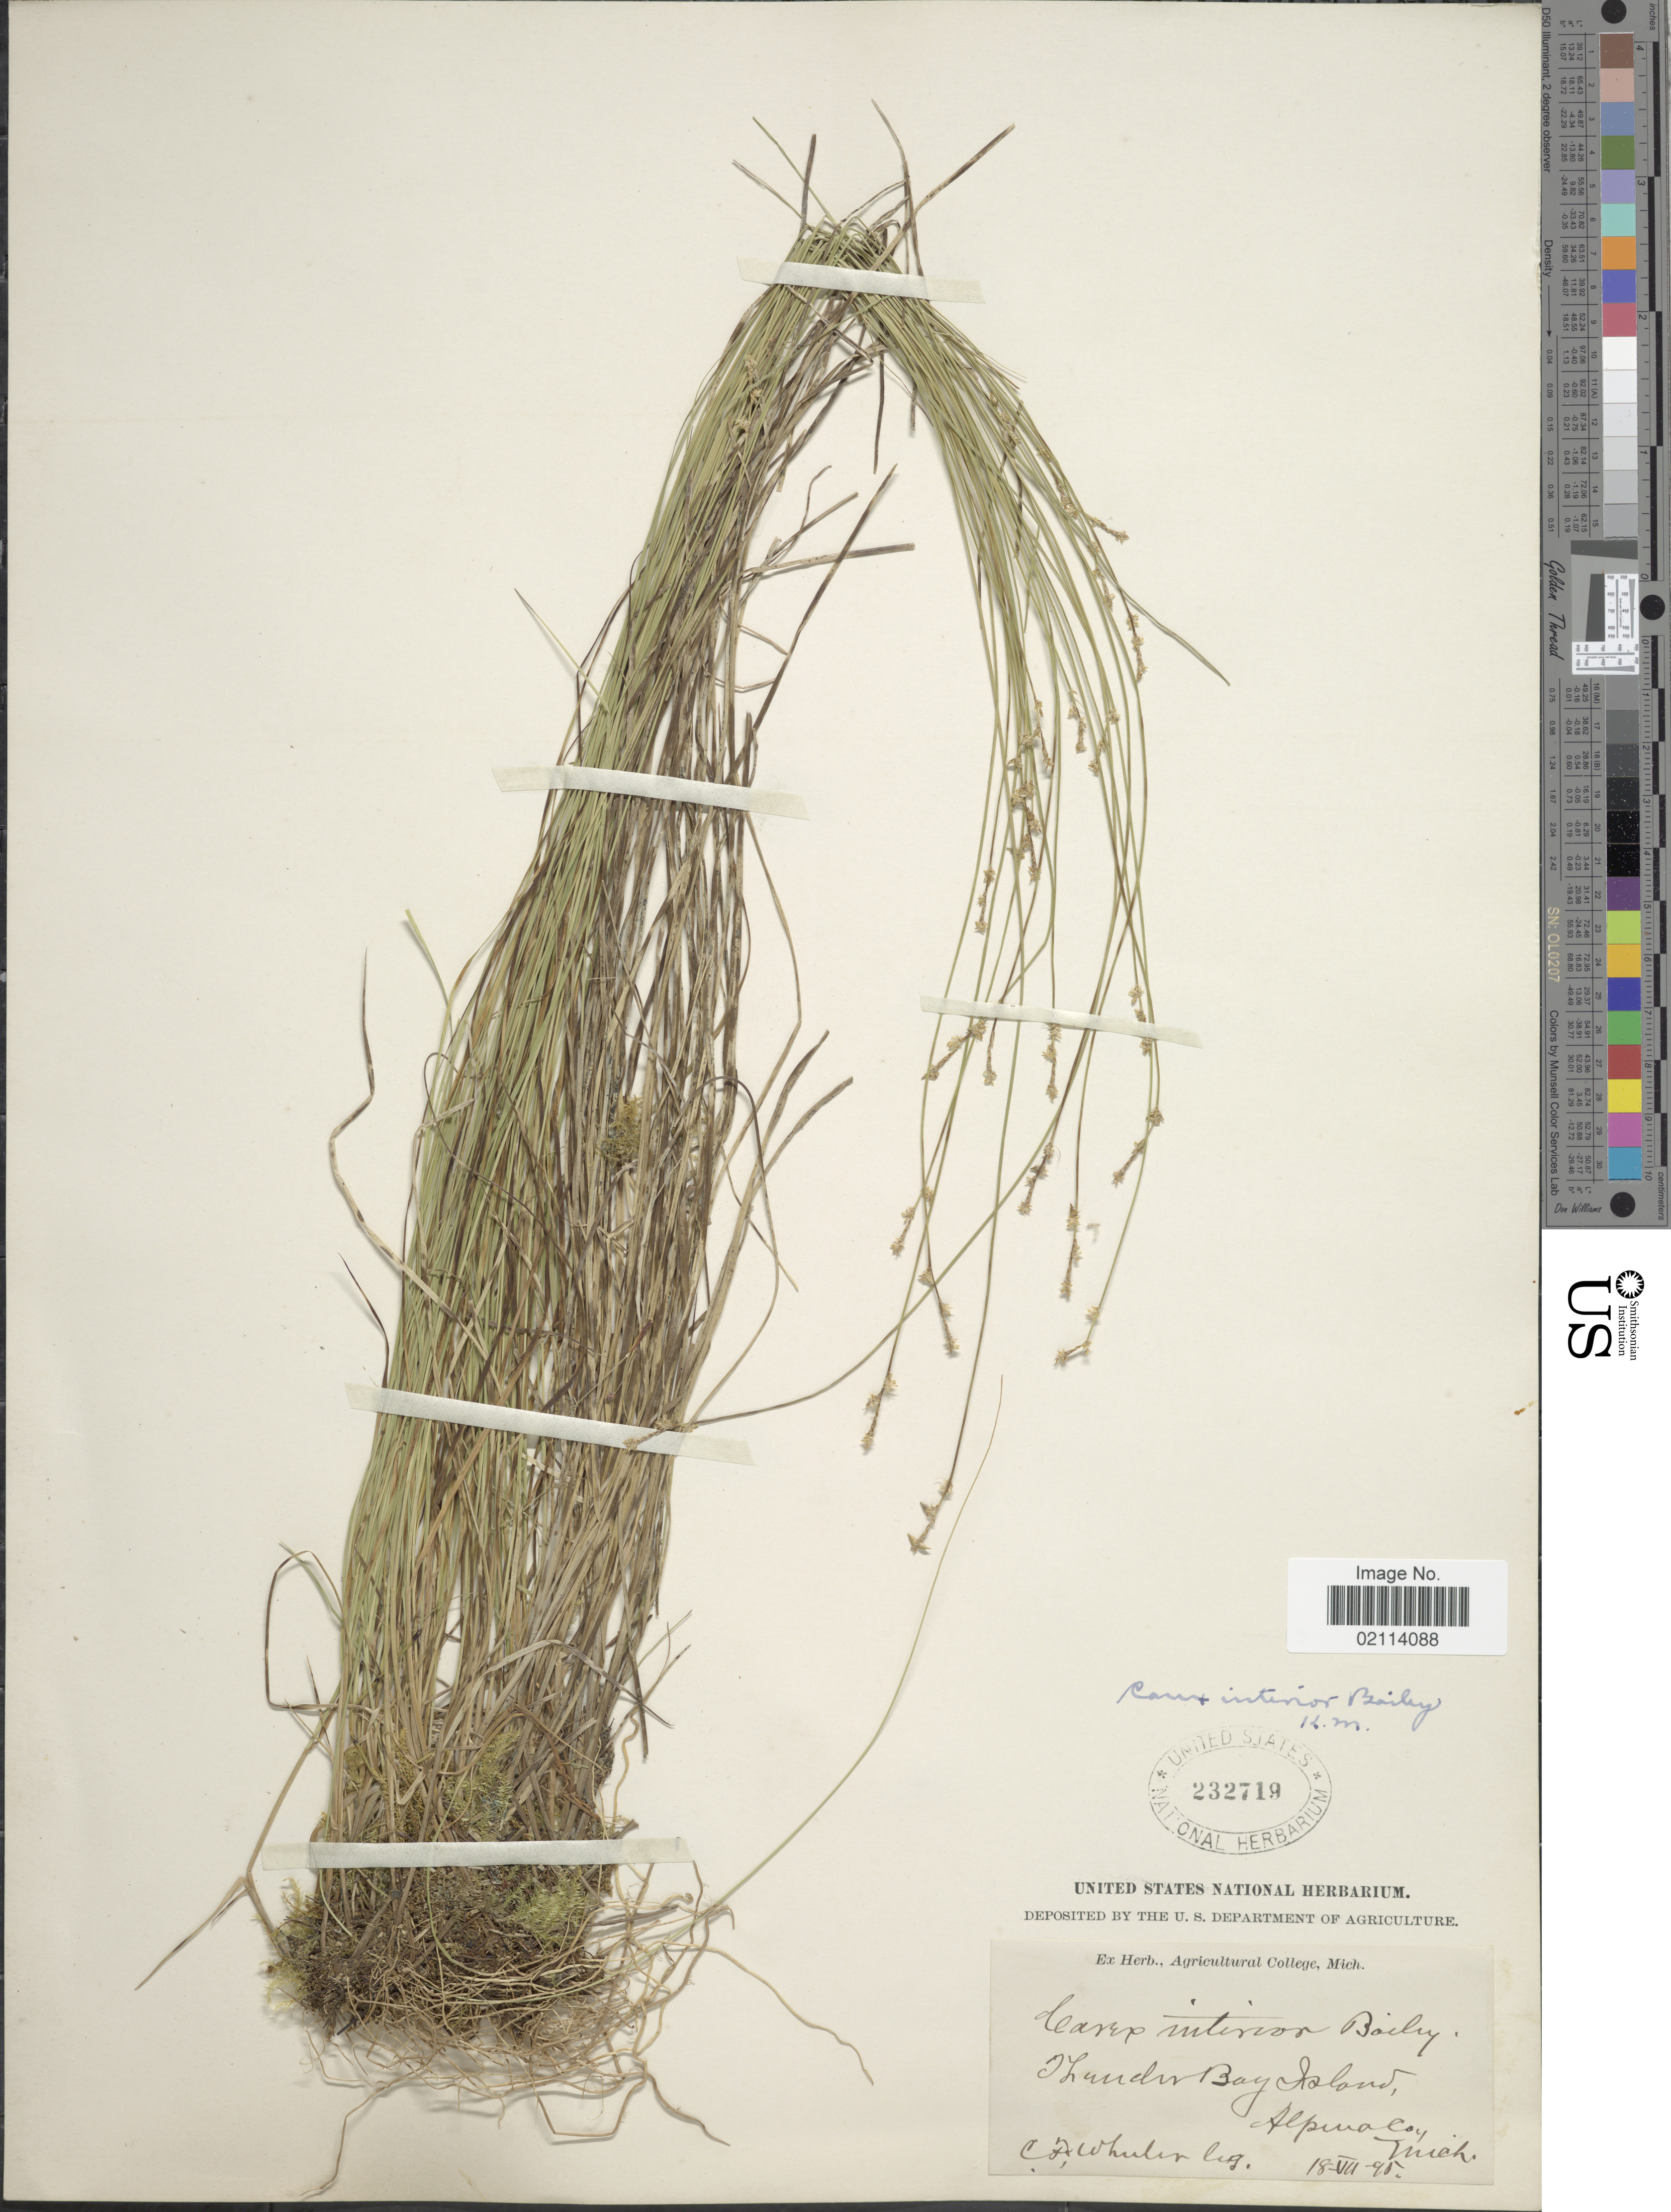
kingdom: Plantae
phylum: Tracheophyta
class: Liliopsida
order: Poales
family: Cyperaceae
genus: Carex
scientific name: Carex interior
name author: L.H. Bailey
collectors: C. Wheeler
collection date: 1895-07-18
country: United States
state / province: Michigan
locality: Thunder Bay Island, Alpena Co.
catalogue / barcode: US 232719